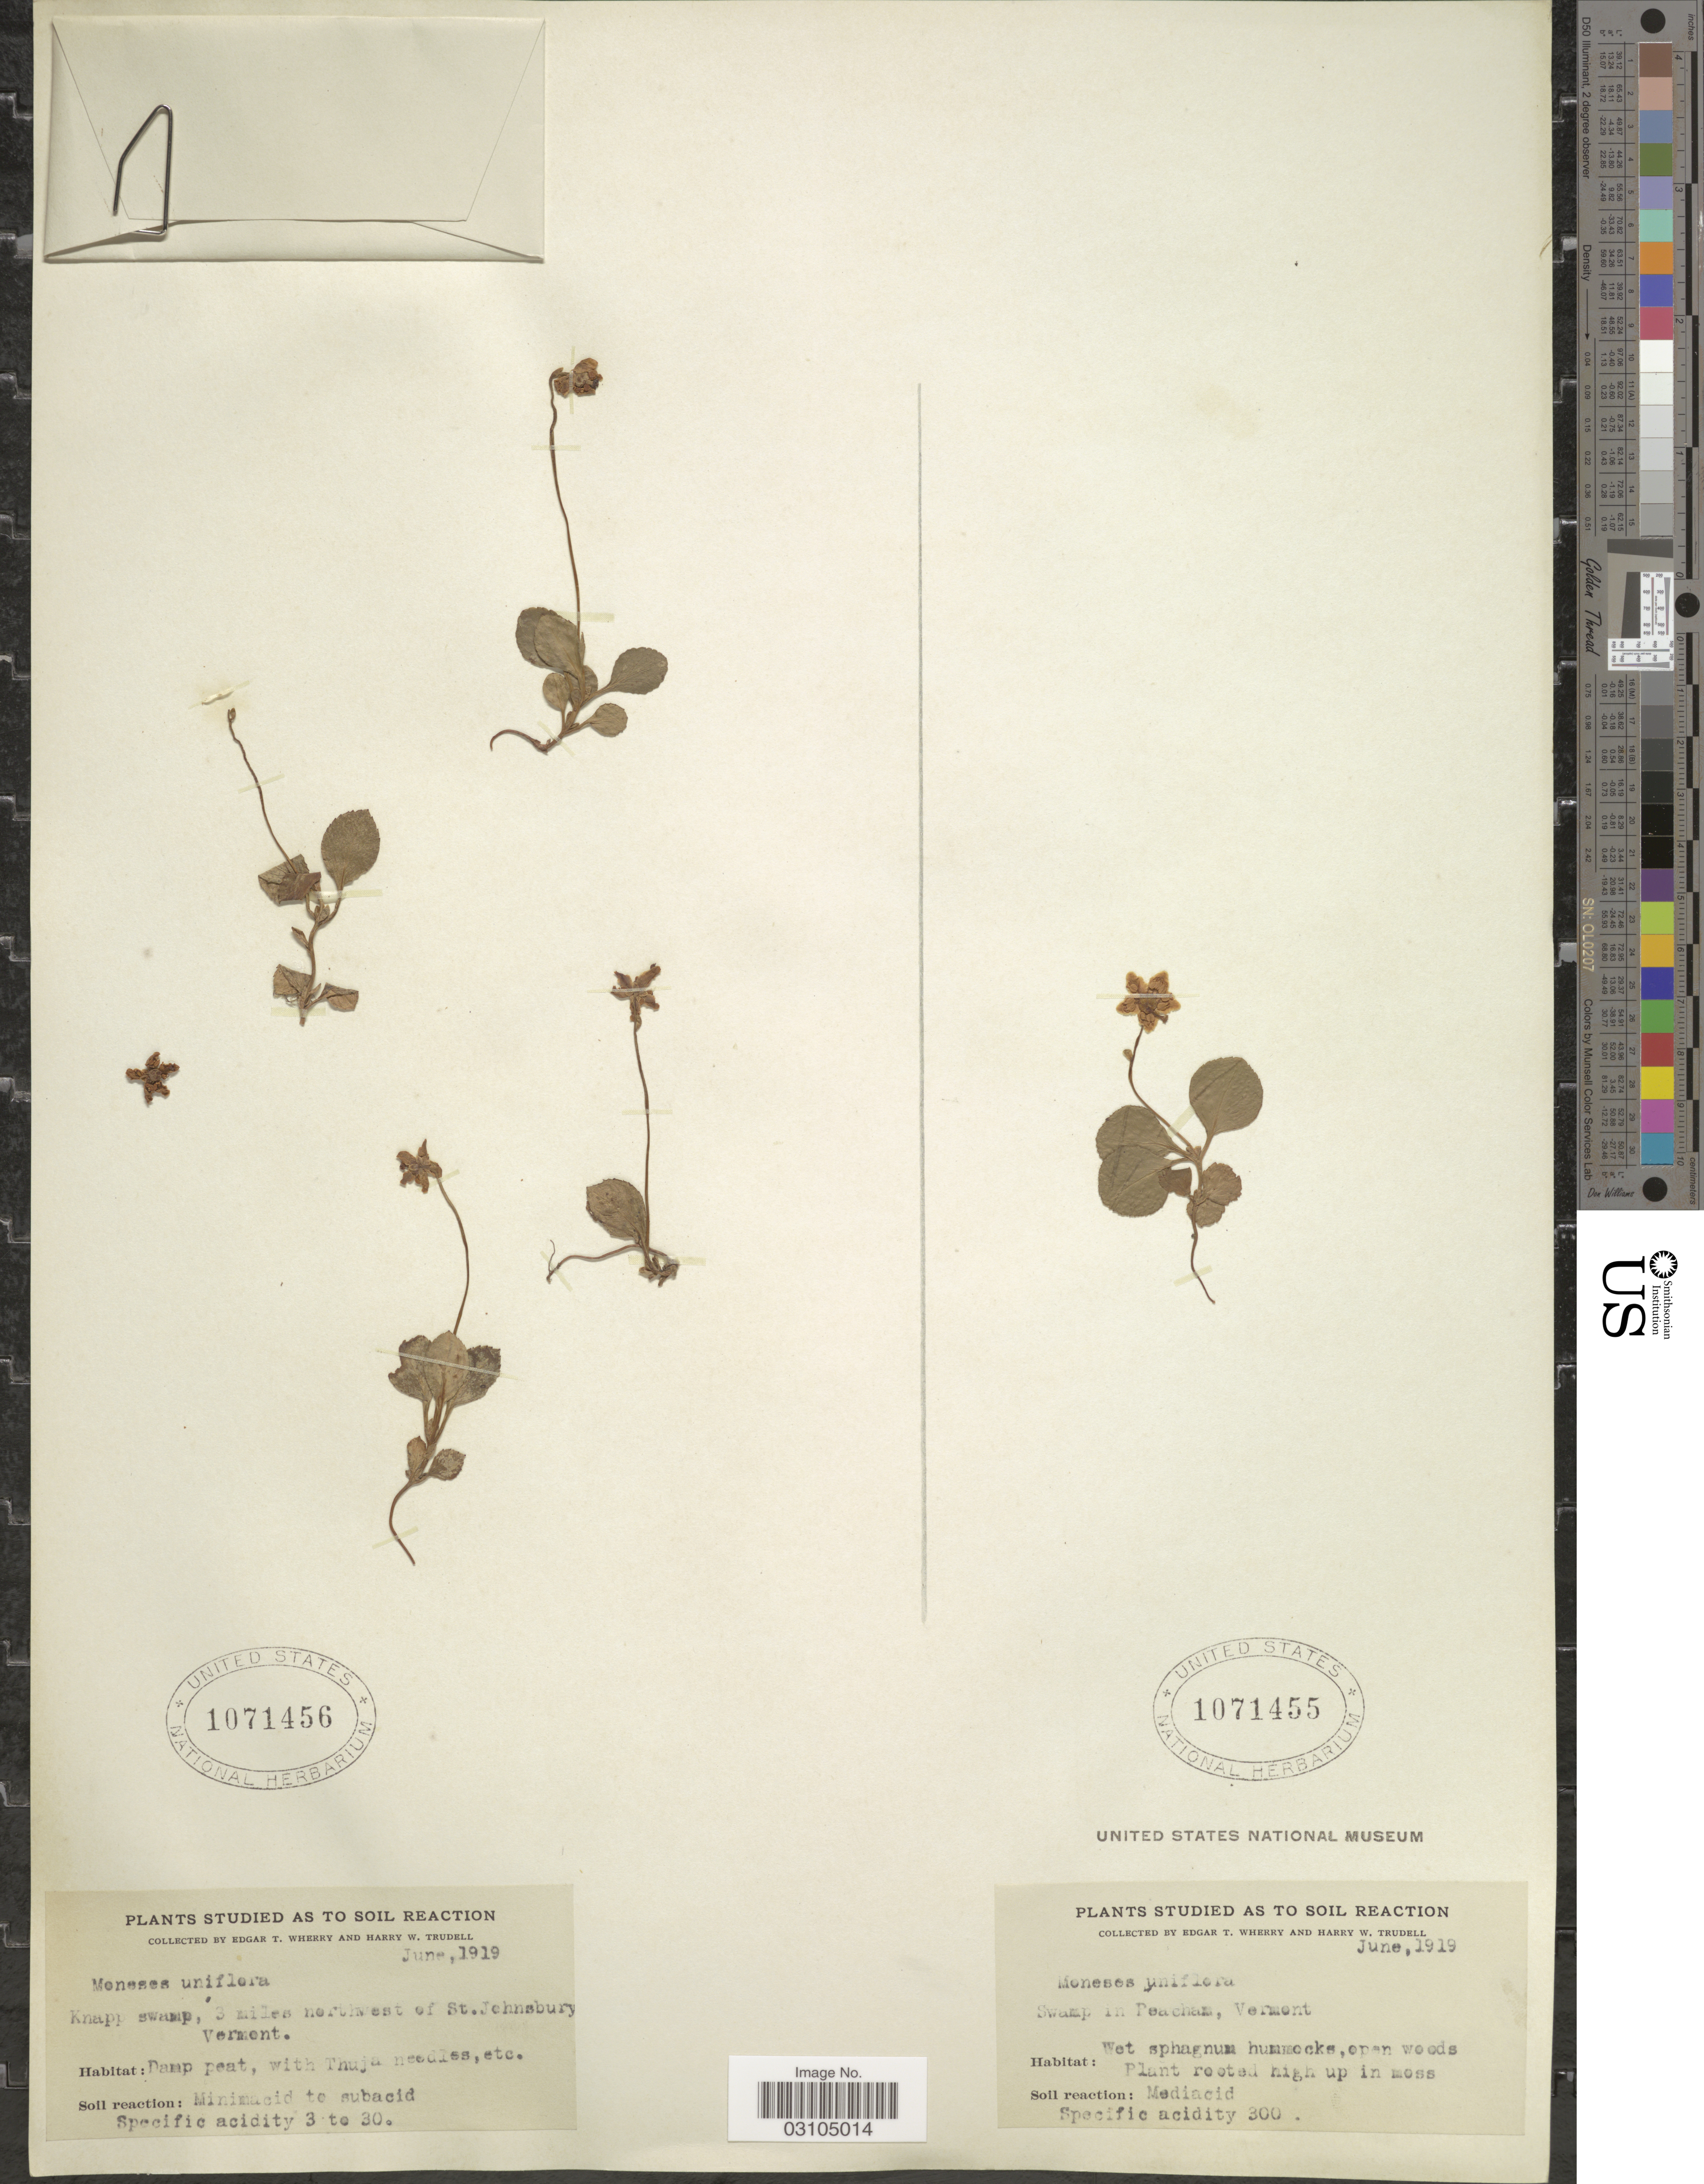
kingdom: Plantae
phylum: Tracheophyta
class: Magnoliopsida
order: Ericales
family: Ericaceae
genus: Moneses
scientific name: Moneses uniflora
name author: (L.) A. Gray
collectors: E. T. Wherry & H. Trudell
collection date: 1919-06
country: United States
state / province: Vermont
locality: Swamp in Peacham, Vermont.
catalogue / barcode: US 1071455-2